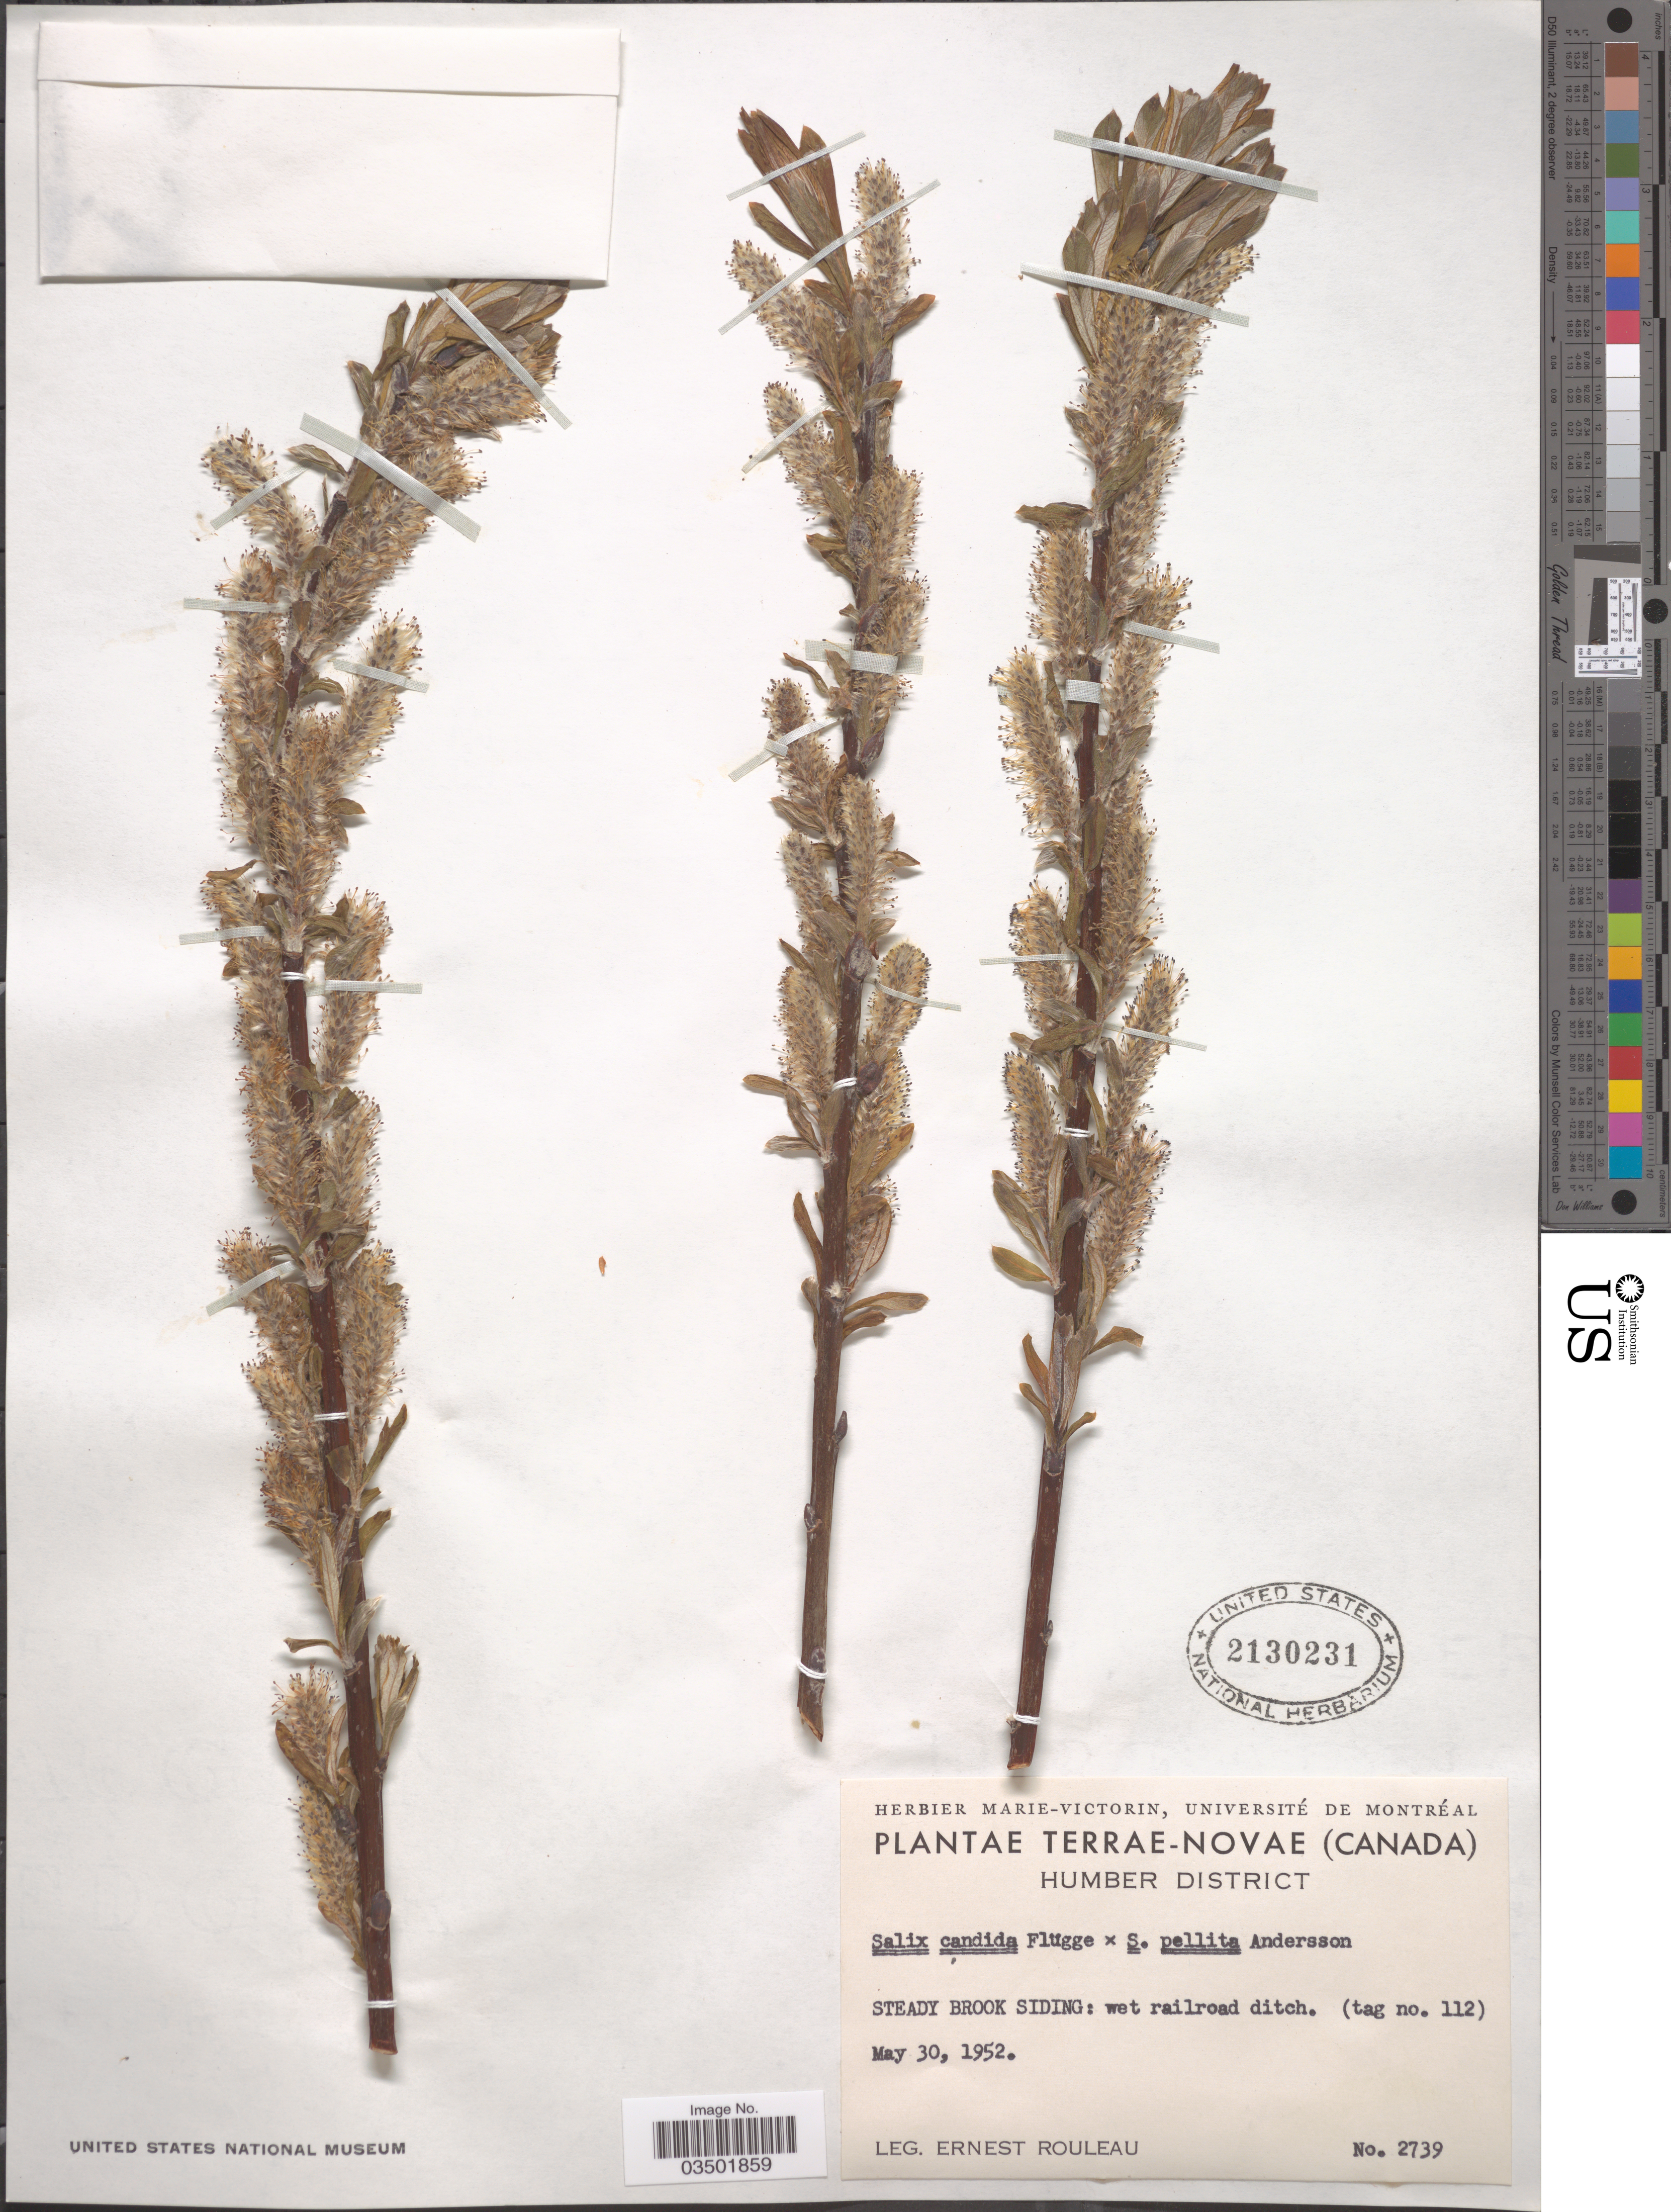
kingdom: Plantae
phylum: Tracheophyta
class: Magnoliopsida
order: Malpighiales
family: Salicaceae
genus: Salix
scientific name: Salix pellita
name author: (Andersson) Bebb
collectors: E. Rouleau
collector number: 2739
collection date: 1952-05-30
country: Canada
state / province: Newfoundland and Labrador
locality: Terrae-Novae. Humber District. Steady Brook Siding: wet railroad ditch. (tag no. 112).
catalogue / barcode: US 2130231